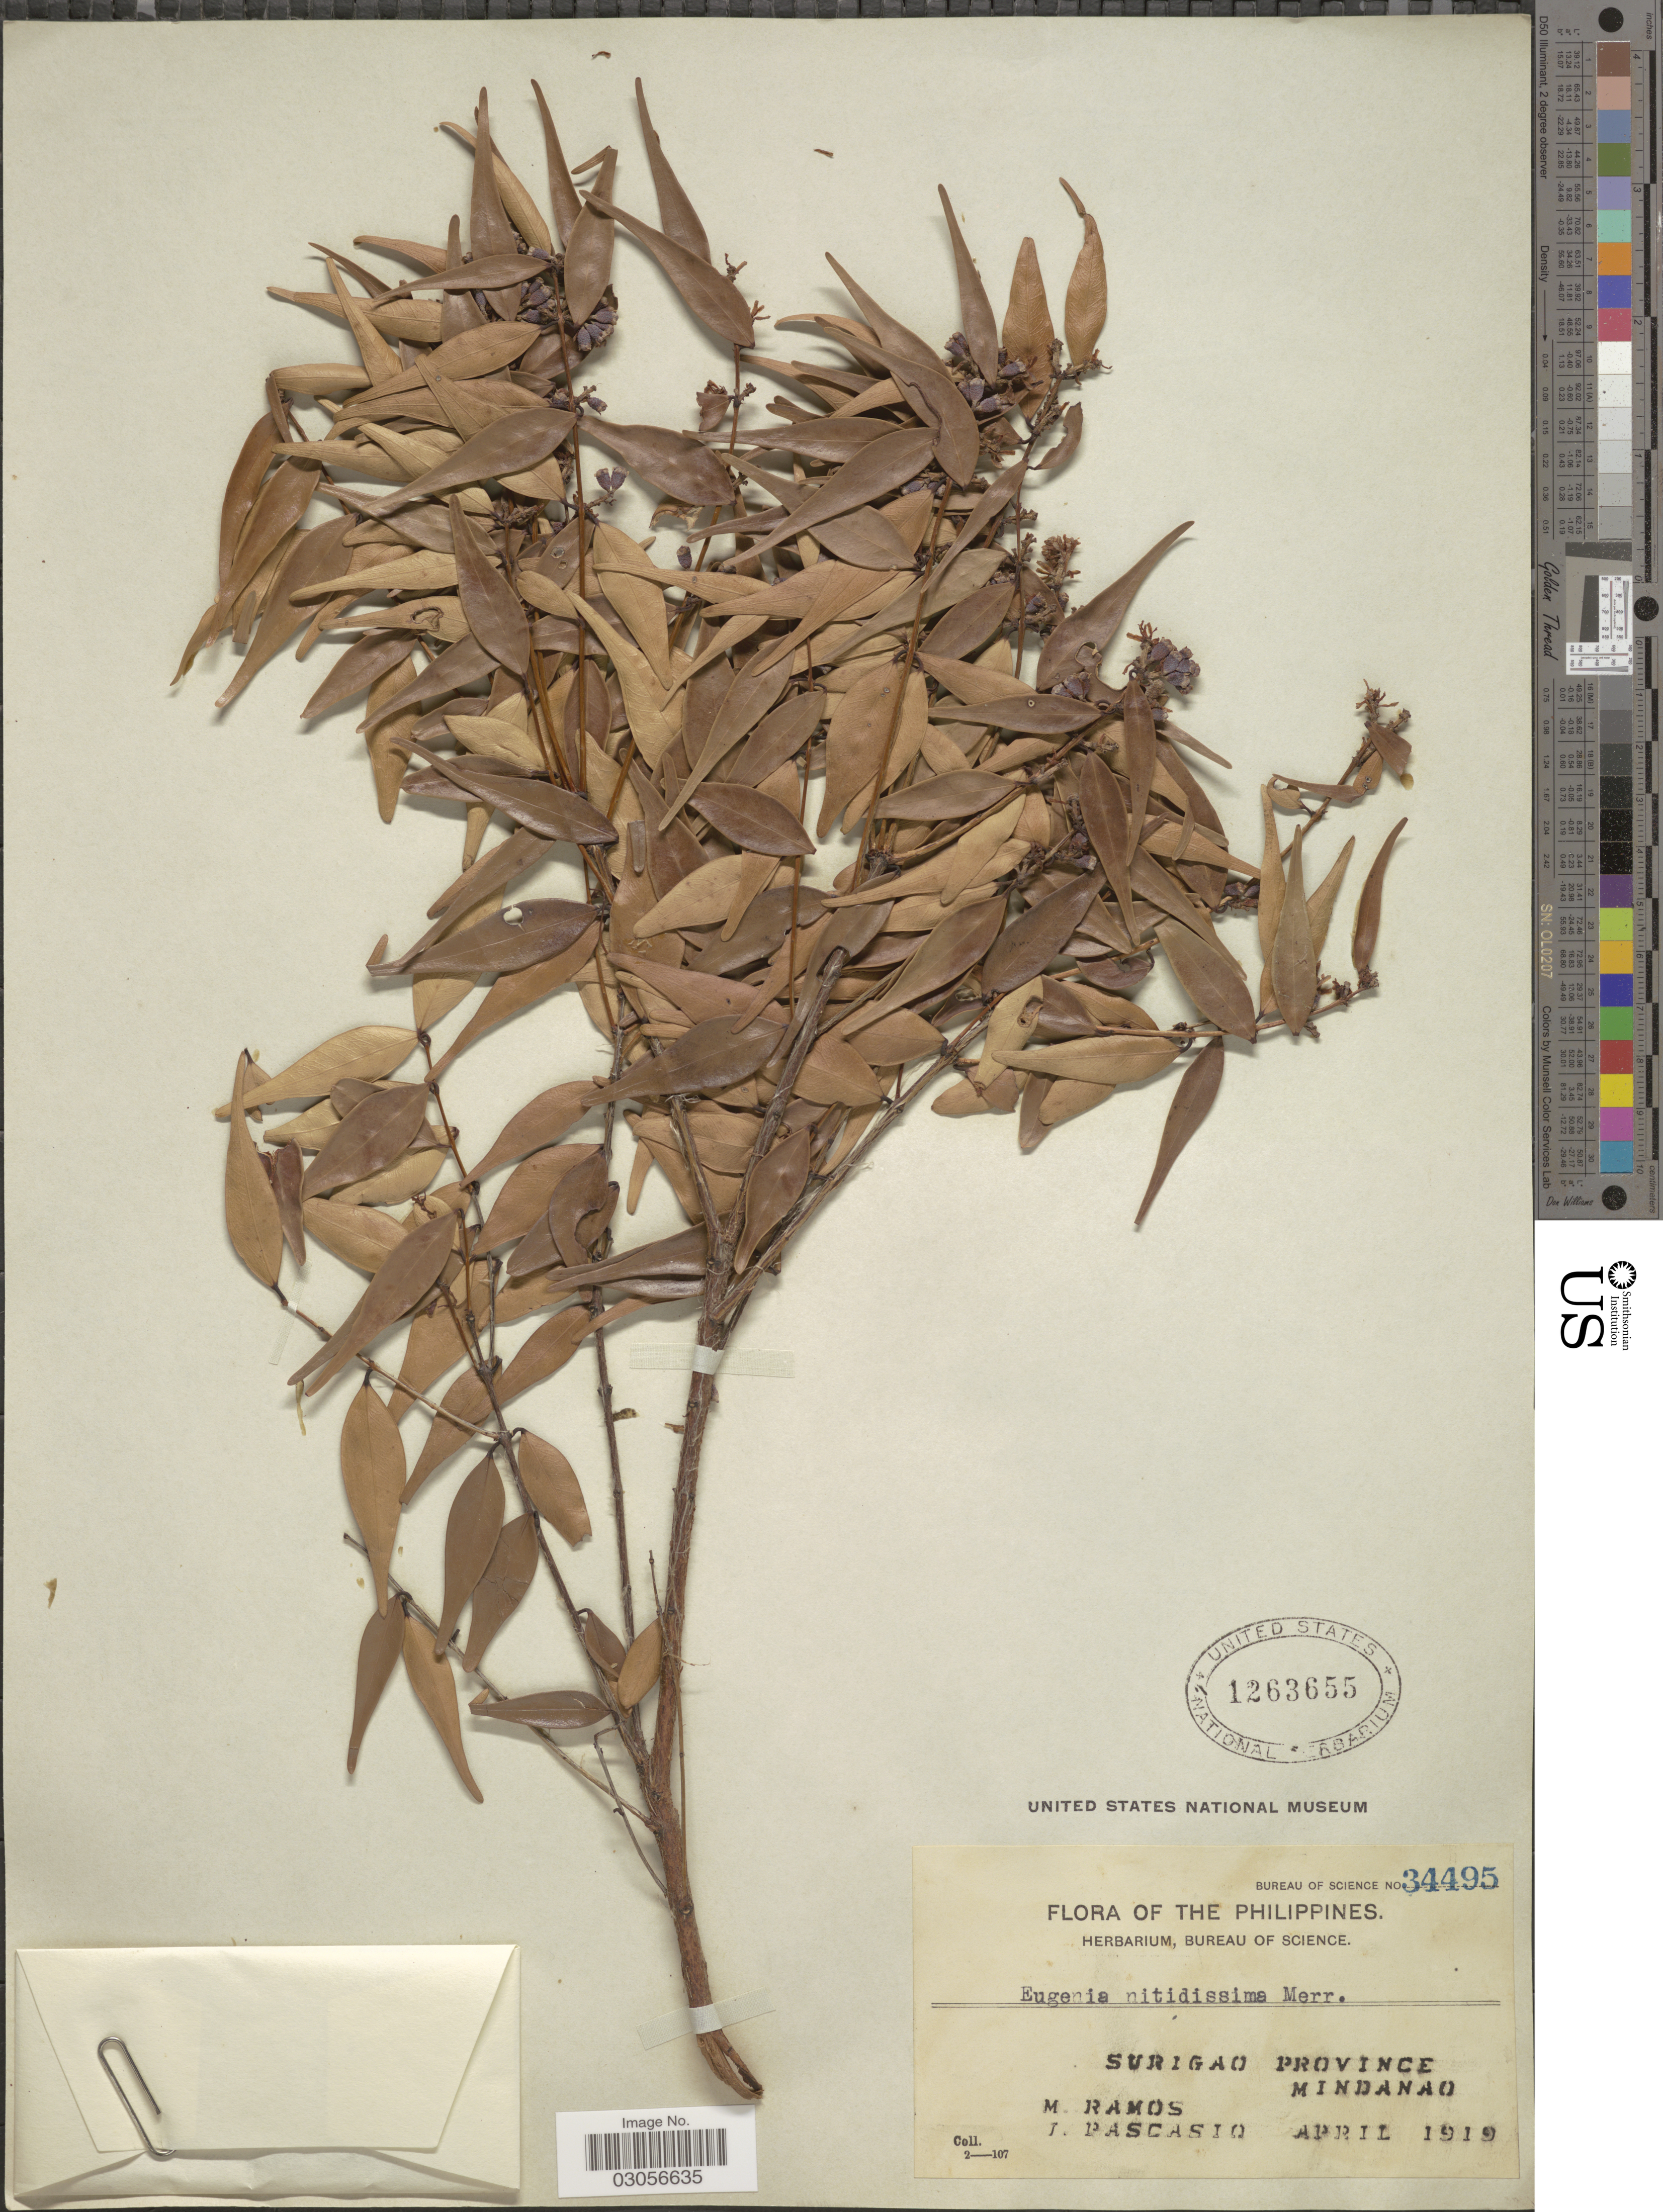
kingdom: Plantae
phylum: Tracheophyta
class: Magnoliopsida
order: Myrtales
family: Myrtaceae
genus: Syzygium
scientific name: Syzygium tenuirame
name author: (Miq.) Merr.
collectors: M. Ramos & J. Pascasio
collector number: Bureau of Science 34495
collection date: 1919-04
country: Philippines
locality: Surigao Province. Mindanao.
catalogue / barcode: US 1263655